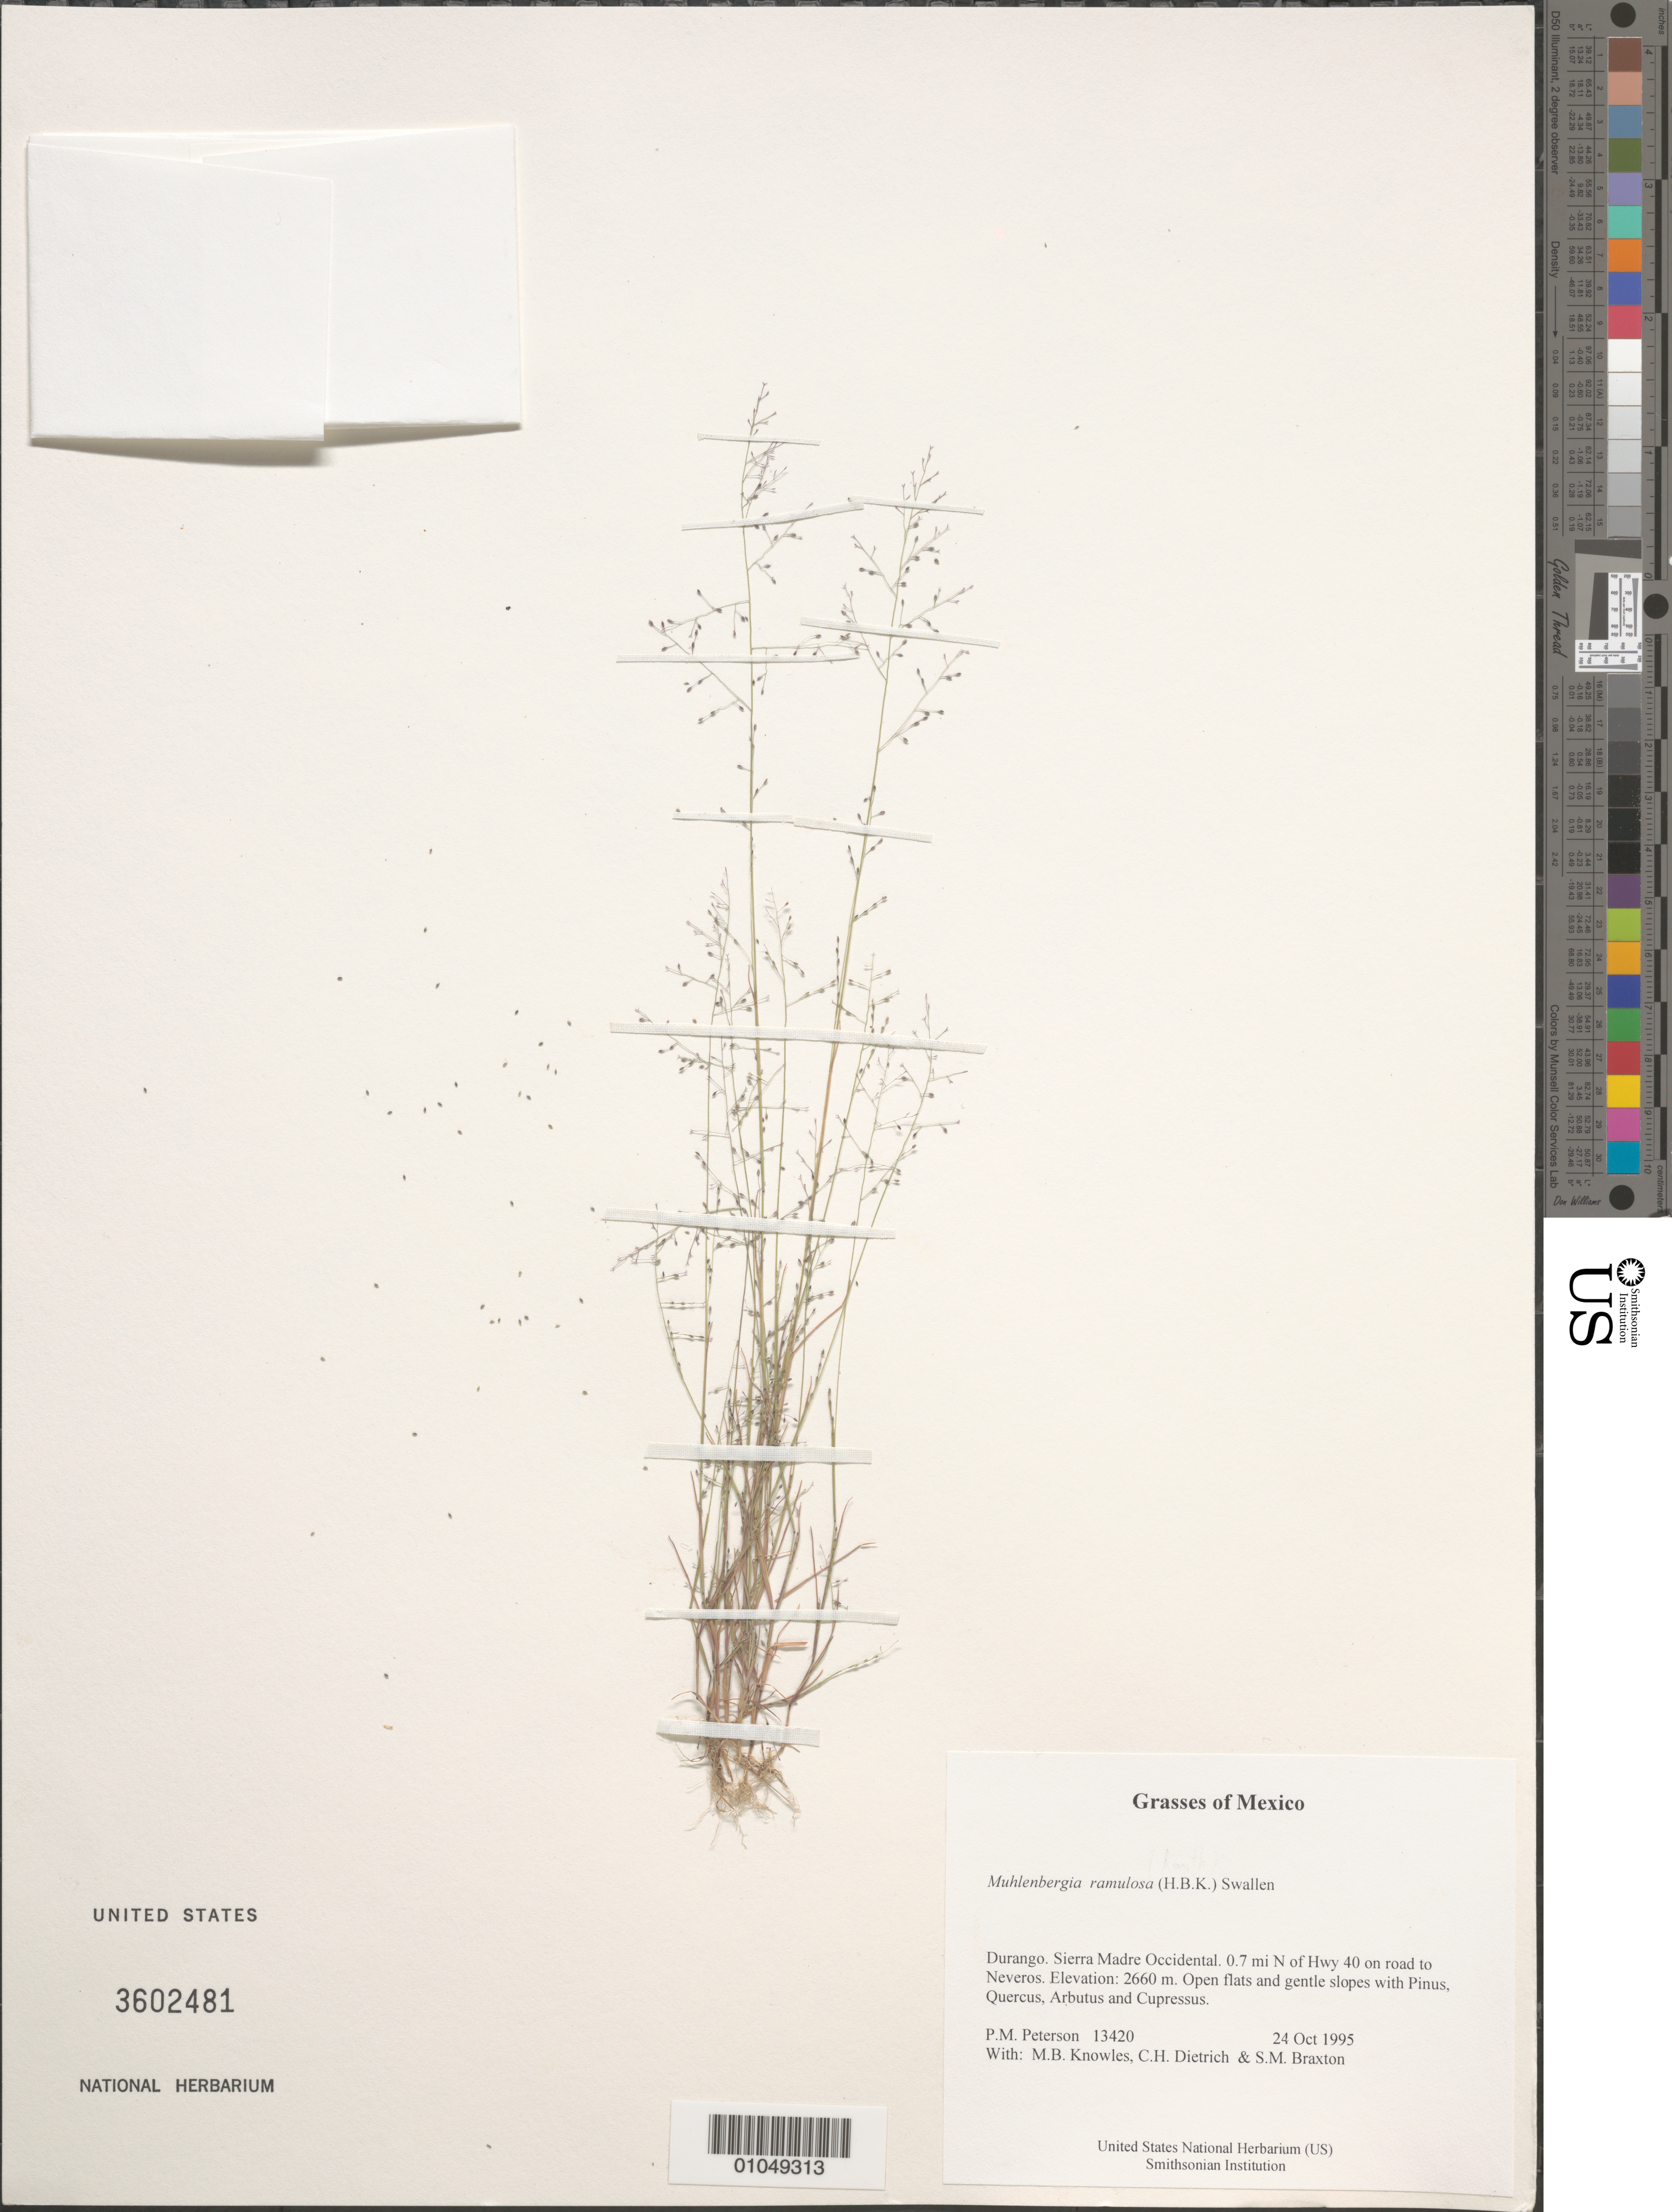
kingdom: Plantae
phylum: Tracheophyta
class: Liliopsida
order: Poales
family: Poaceae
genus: Muhlenbergia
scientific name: Muhlenbergia ramulosa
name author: (Kunth) Swallen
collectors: P. M. Peterson, M. B. Knowles, C. Dietrich & S. Braxton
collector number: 13420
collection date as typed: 24 Oct 1995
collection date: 1995-10-24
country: Mexico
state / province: Durango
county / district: Sierra Madre Occidental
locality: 0.7 mi N of Hwy 40 on road to Neveros.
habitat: Open flats and gentle slopes with Pinus, Quercus, Arbutus and Cupressus.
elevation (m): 2660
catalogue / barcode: US 3602481